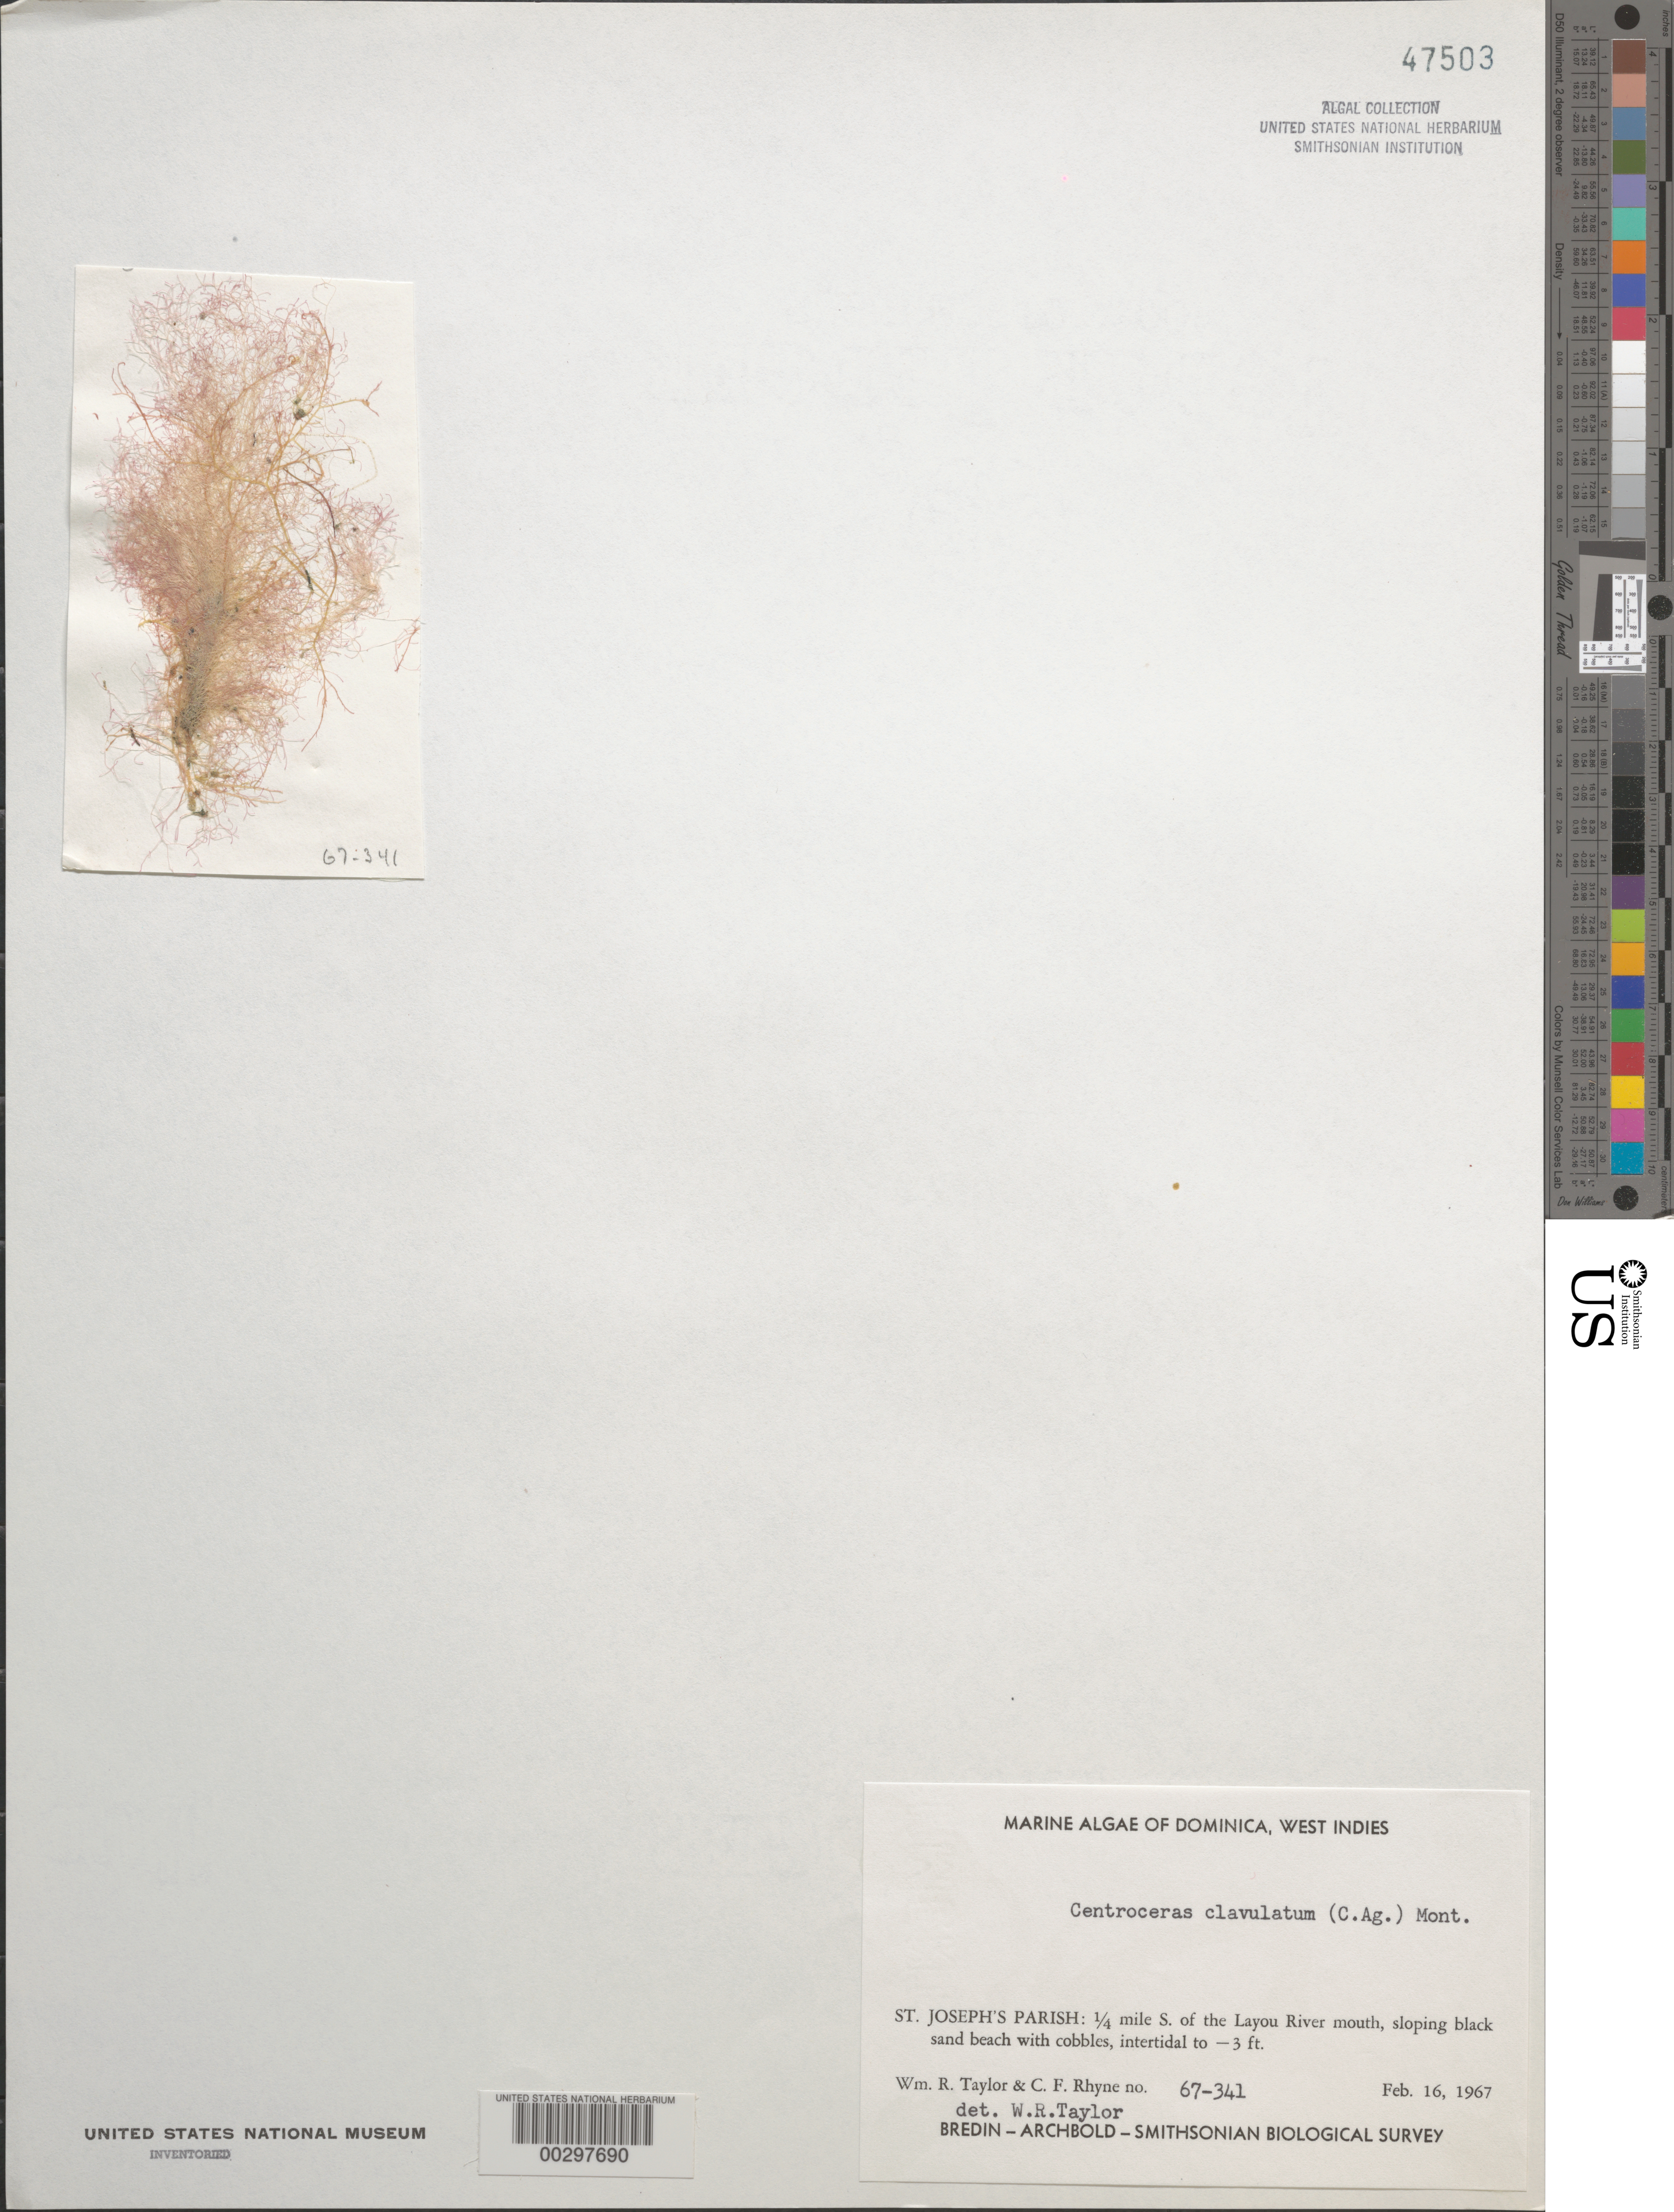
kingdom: Plantae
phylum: Rhodophyta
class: Florideophyceae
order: Ceramiales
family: Ceramiaceae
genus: Centroceras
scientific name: Centroceras clavulatum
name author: (C. Agardh) Mont.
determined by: Taylor, William R.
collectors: W. R. Taylor & C. Rhyne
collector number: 67-341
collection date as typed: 16 Feb 1967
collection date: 1967-02-16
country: Dominica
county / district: St. Joseph's Parish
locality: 0.25 mile south of Layou River mouth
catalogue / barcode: US 47503